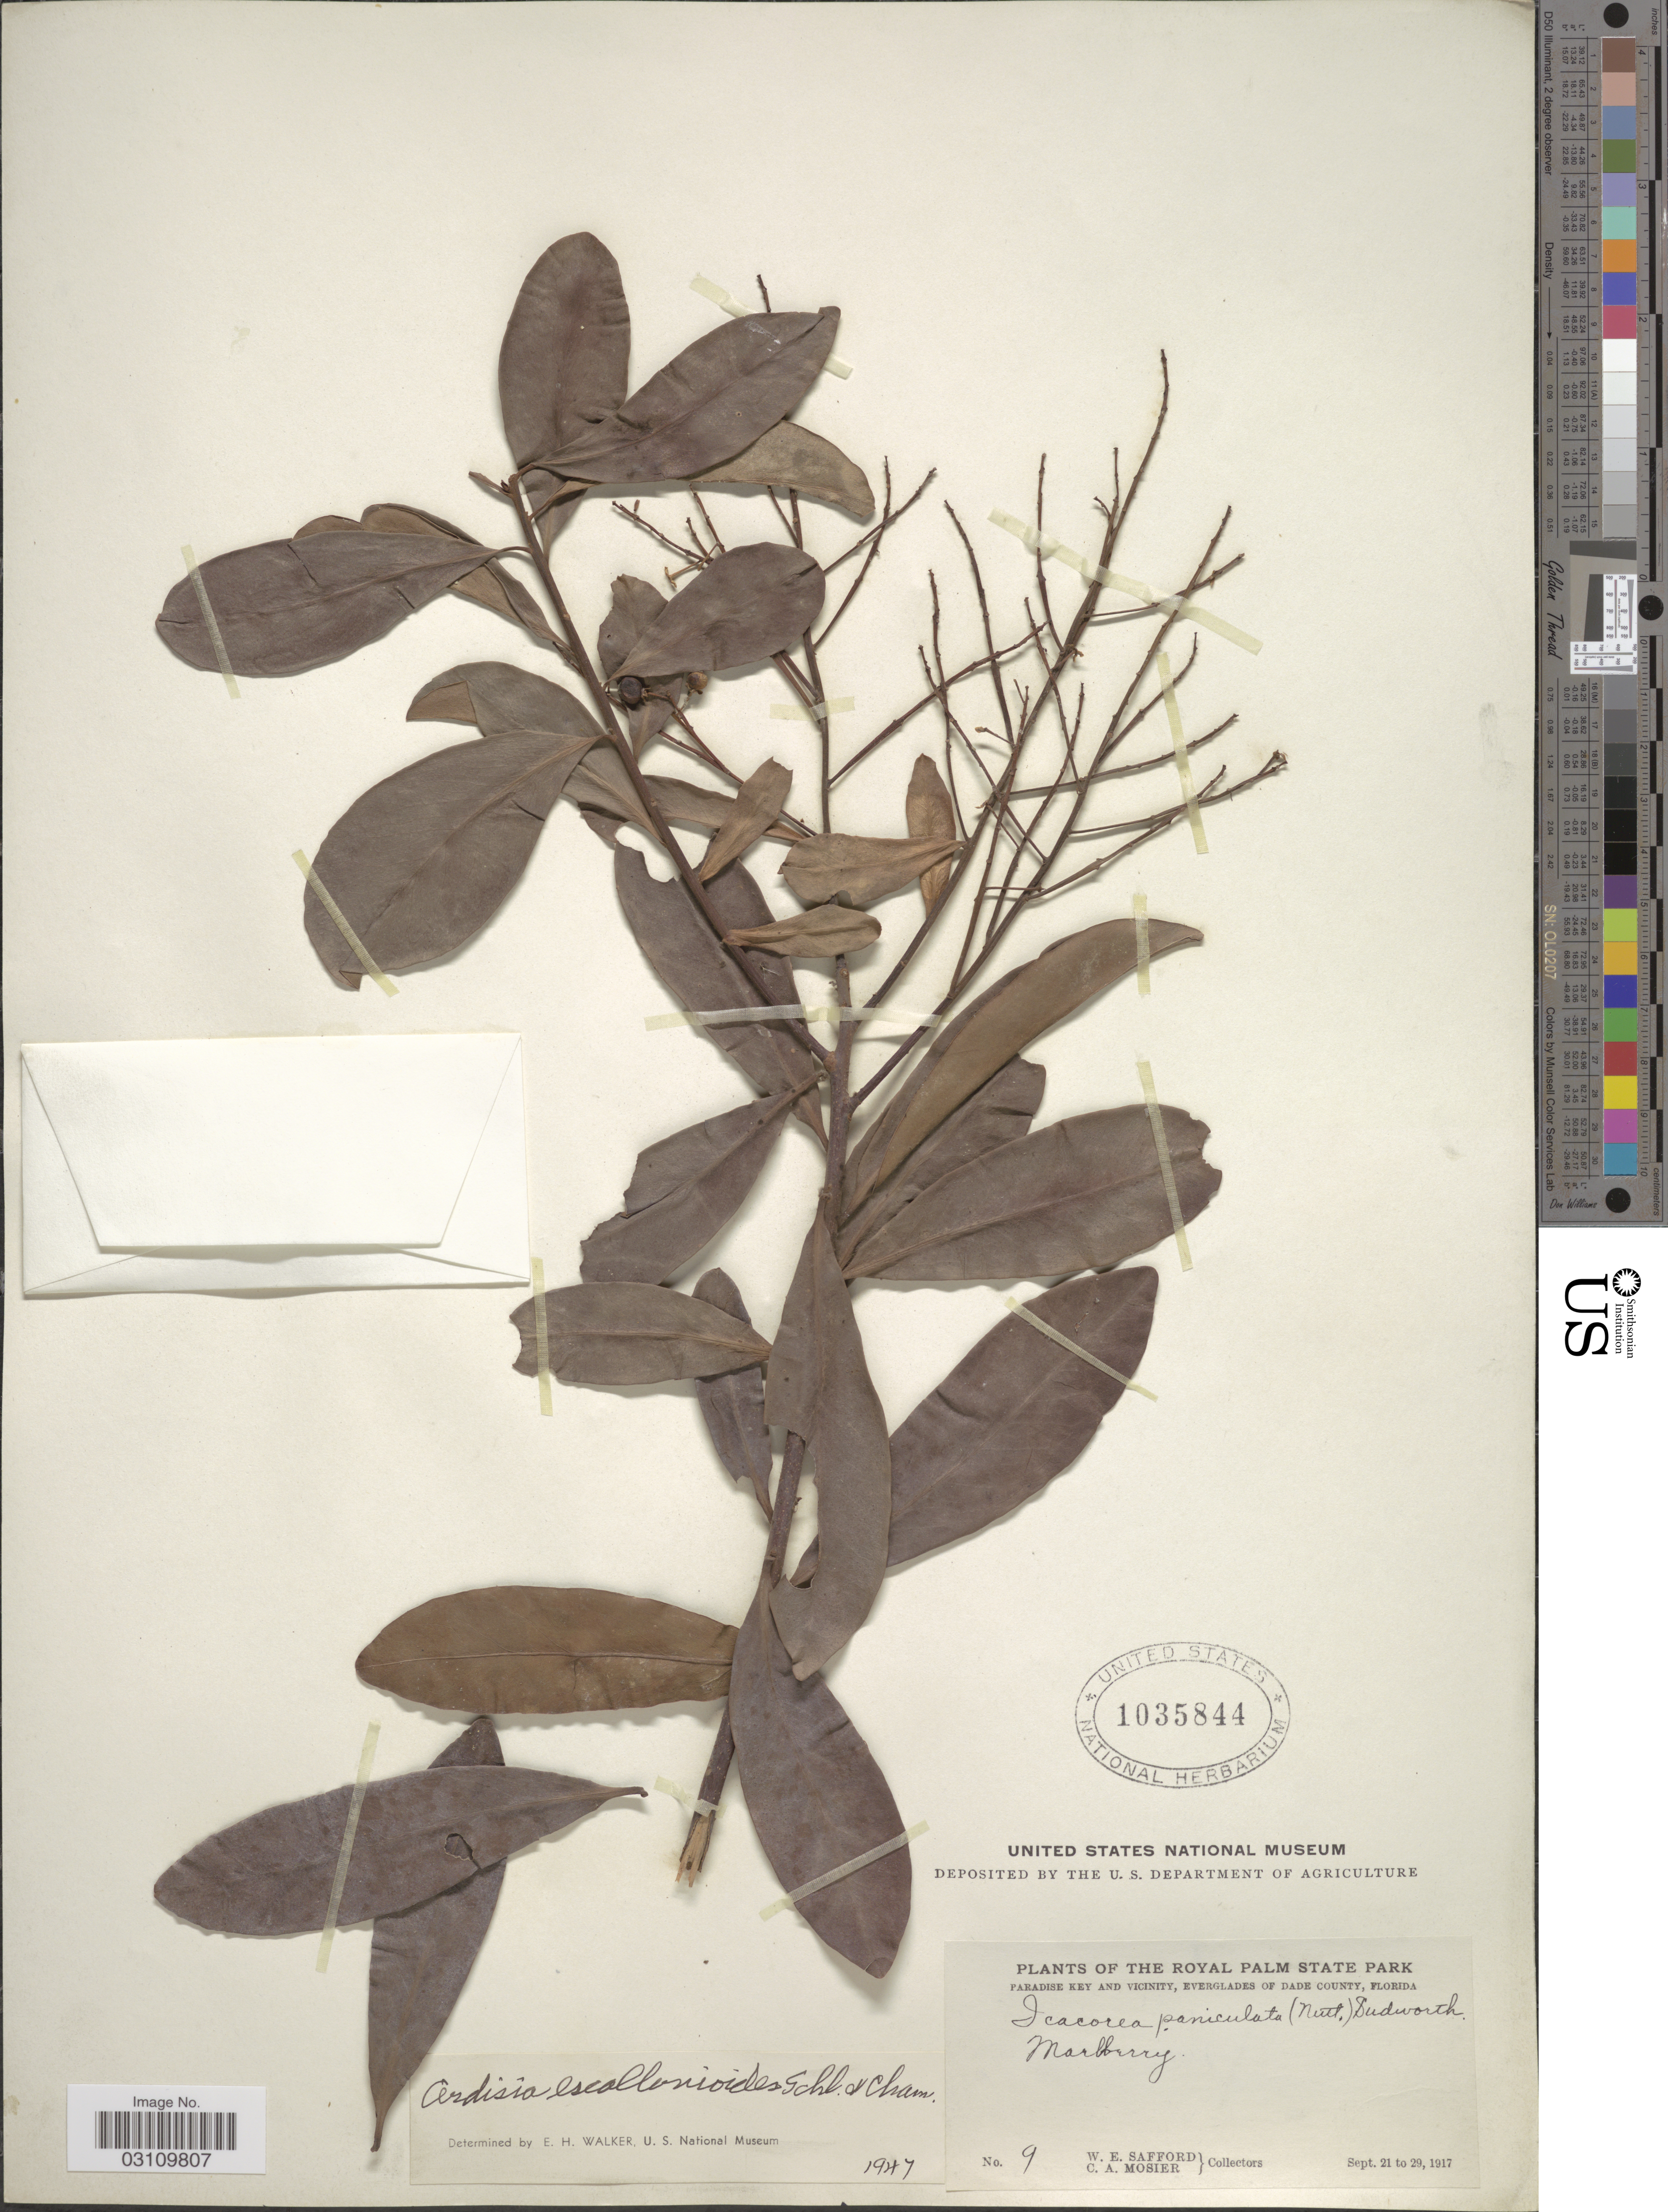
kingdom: Plantae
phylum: Tracheophyta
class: Magnoliopsida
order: Ericales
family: Primulaceae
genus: Ardisia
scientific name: Ardisia escallonioides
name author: Schltdl. & Cham.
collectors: W. E. Safford & C. A. Mosier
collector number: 9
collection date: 1917-09-21/1917-09-29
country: United States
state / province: Florida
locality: The Royal Palm State Park, Paradise Key and Vicinity, Everglades of Dade County, Marlberry.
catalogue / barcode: US 1035844